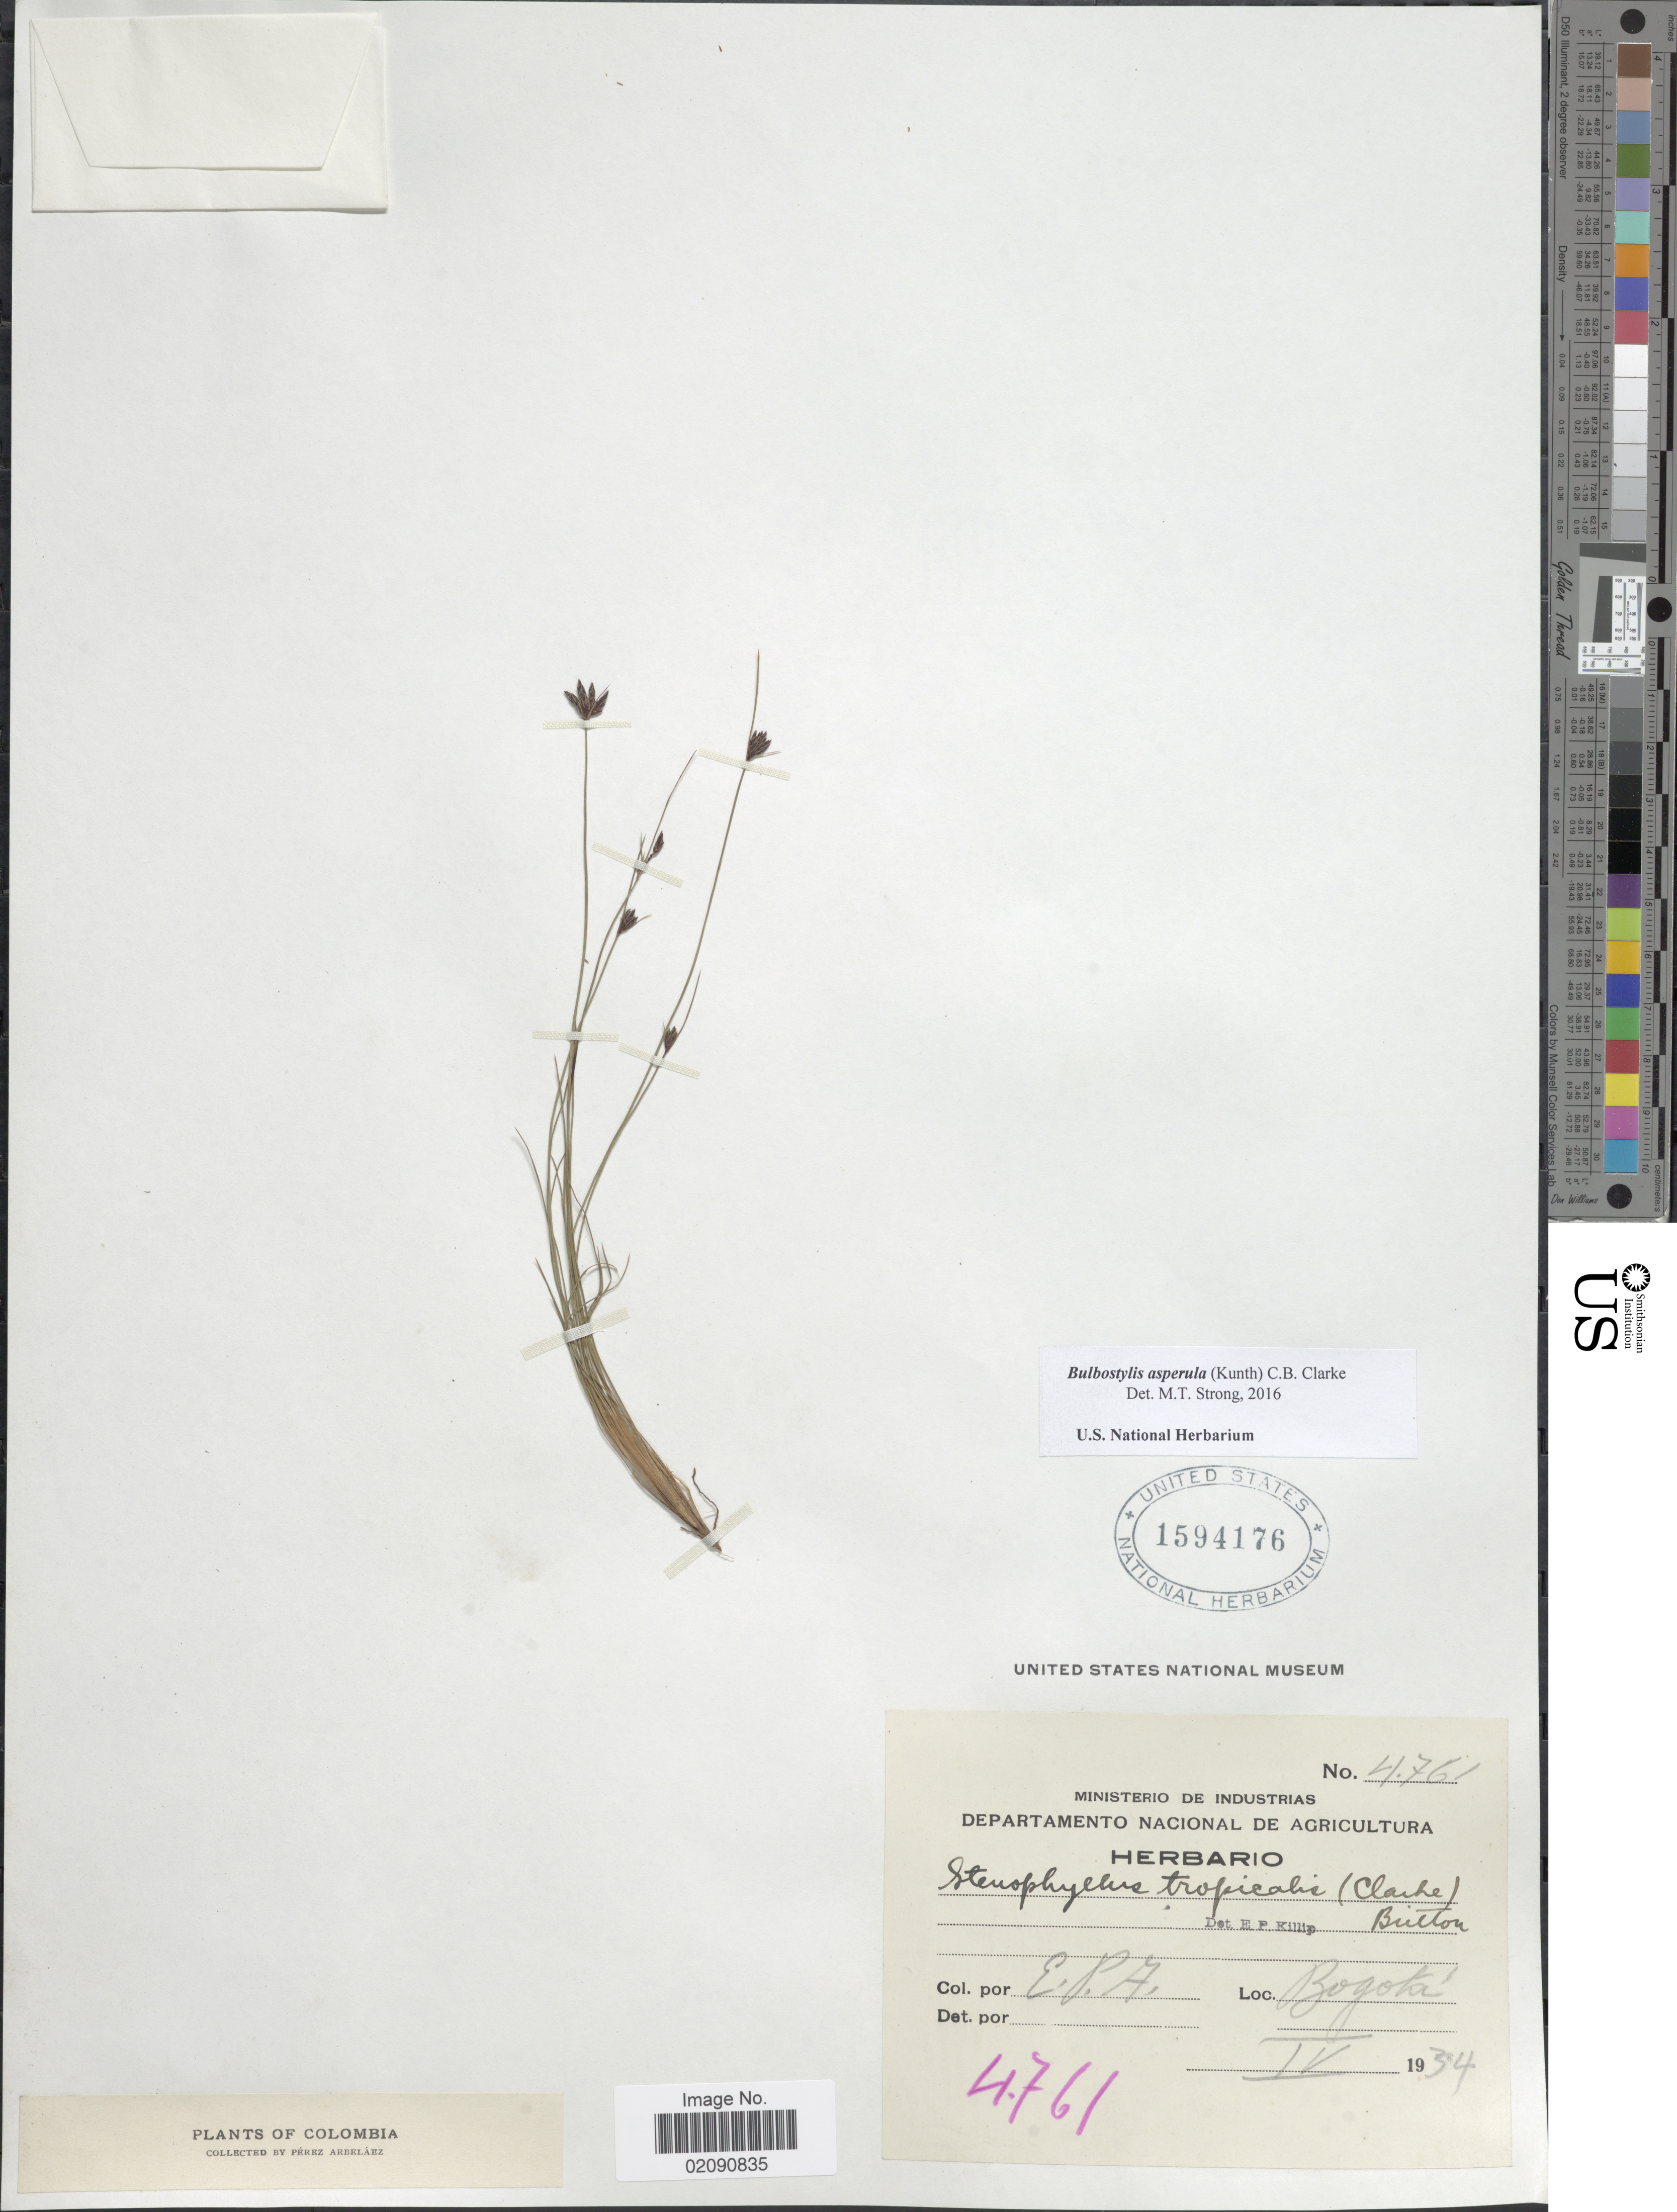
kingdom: Plantae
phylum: Tracheophyta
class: Liliopsida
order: Poales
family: Cyperaceae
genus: Bulbostylis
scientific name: Bulbostylis asperula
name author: (Kunth) C.B. Clarke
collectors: E. P. H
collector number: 4761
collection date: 1934-04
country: Colombia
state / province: Bogota D.C.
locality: Bogotá.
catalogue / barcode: US 1594176